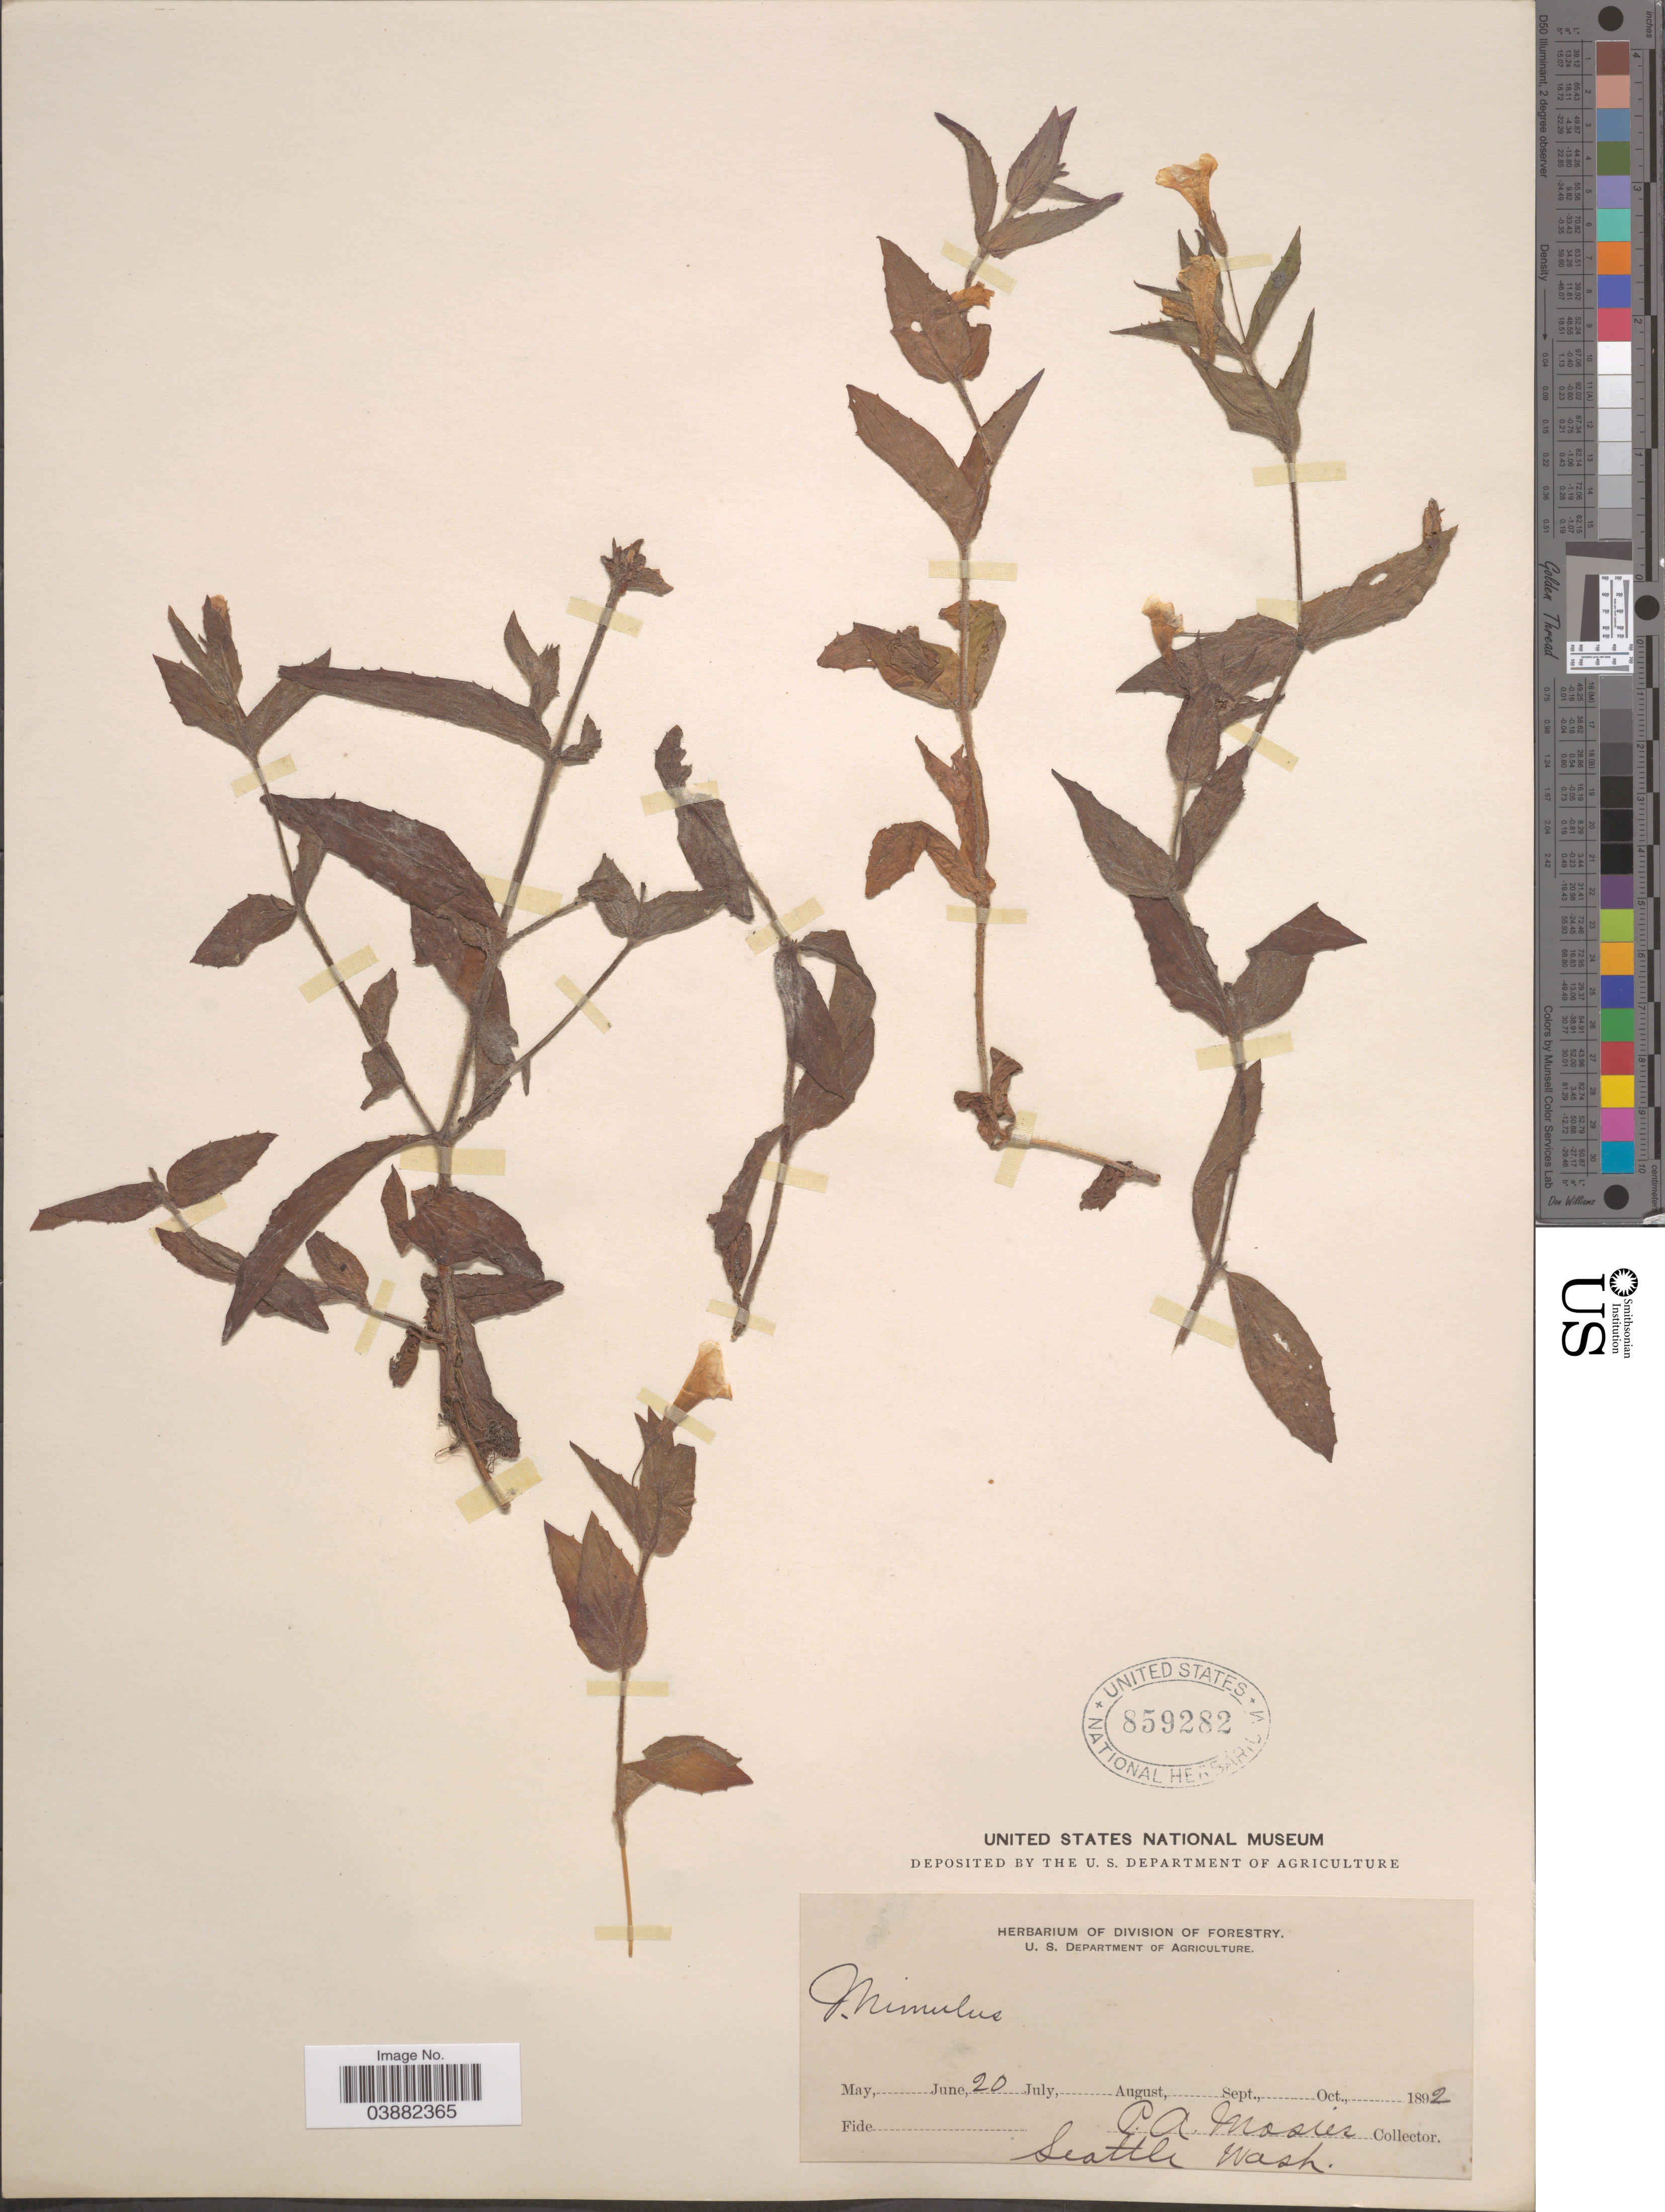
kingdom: Plantae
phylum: Tracheophyta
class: Magnoliopsida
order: Lamiales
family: Phrymaceae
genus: Mimulus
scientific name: Mimulus moschatus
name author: Douglas ex Lindl.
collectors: C. A. Mosier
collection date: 1892-06-20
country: United States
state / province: Washington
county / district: King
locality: Seattle.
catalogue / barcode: US 859282